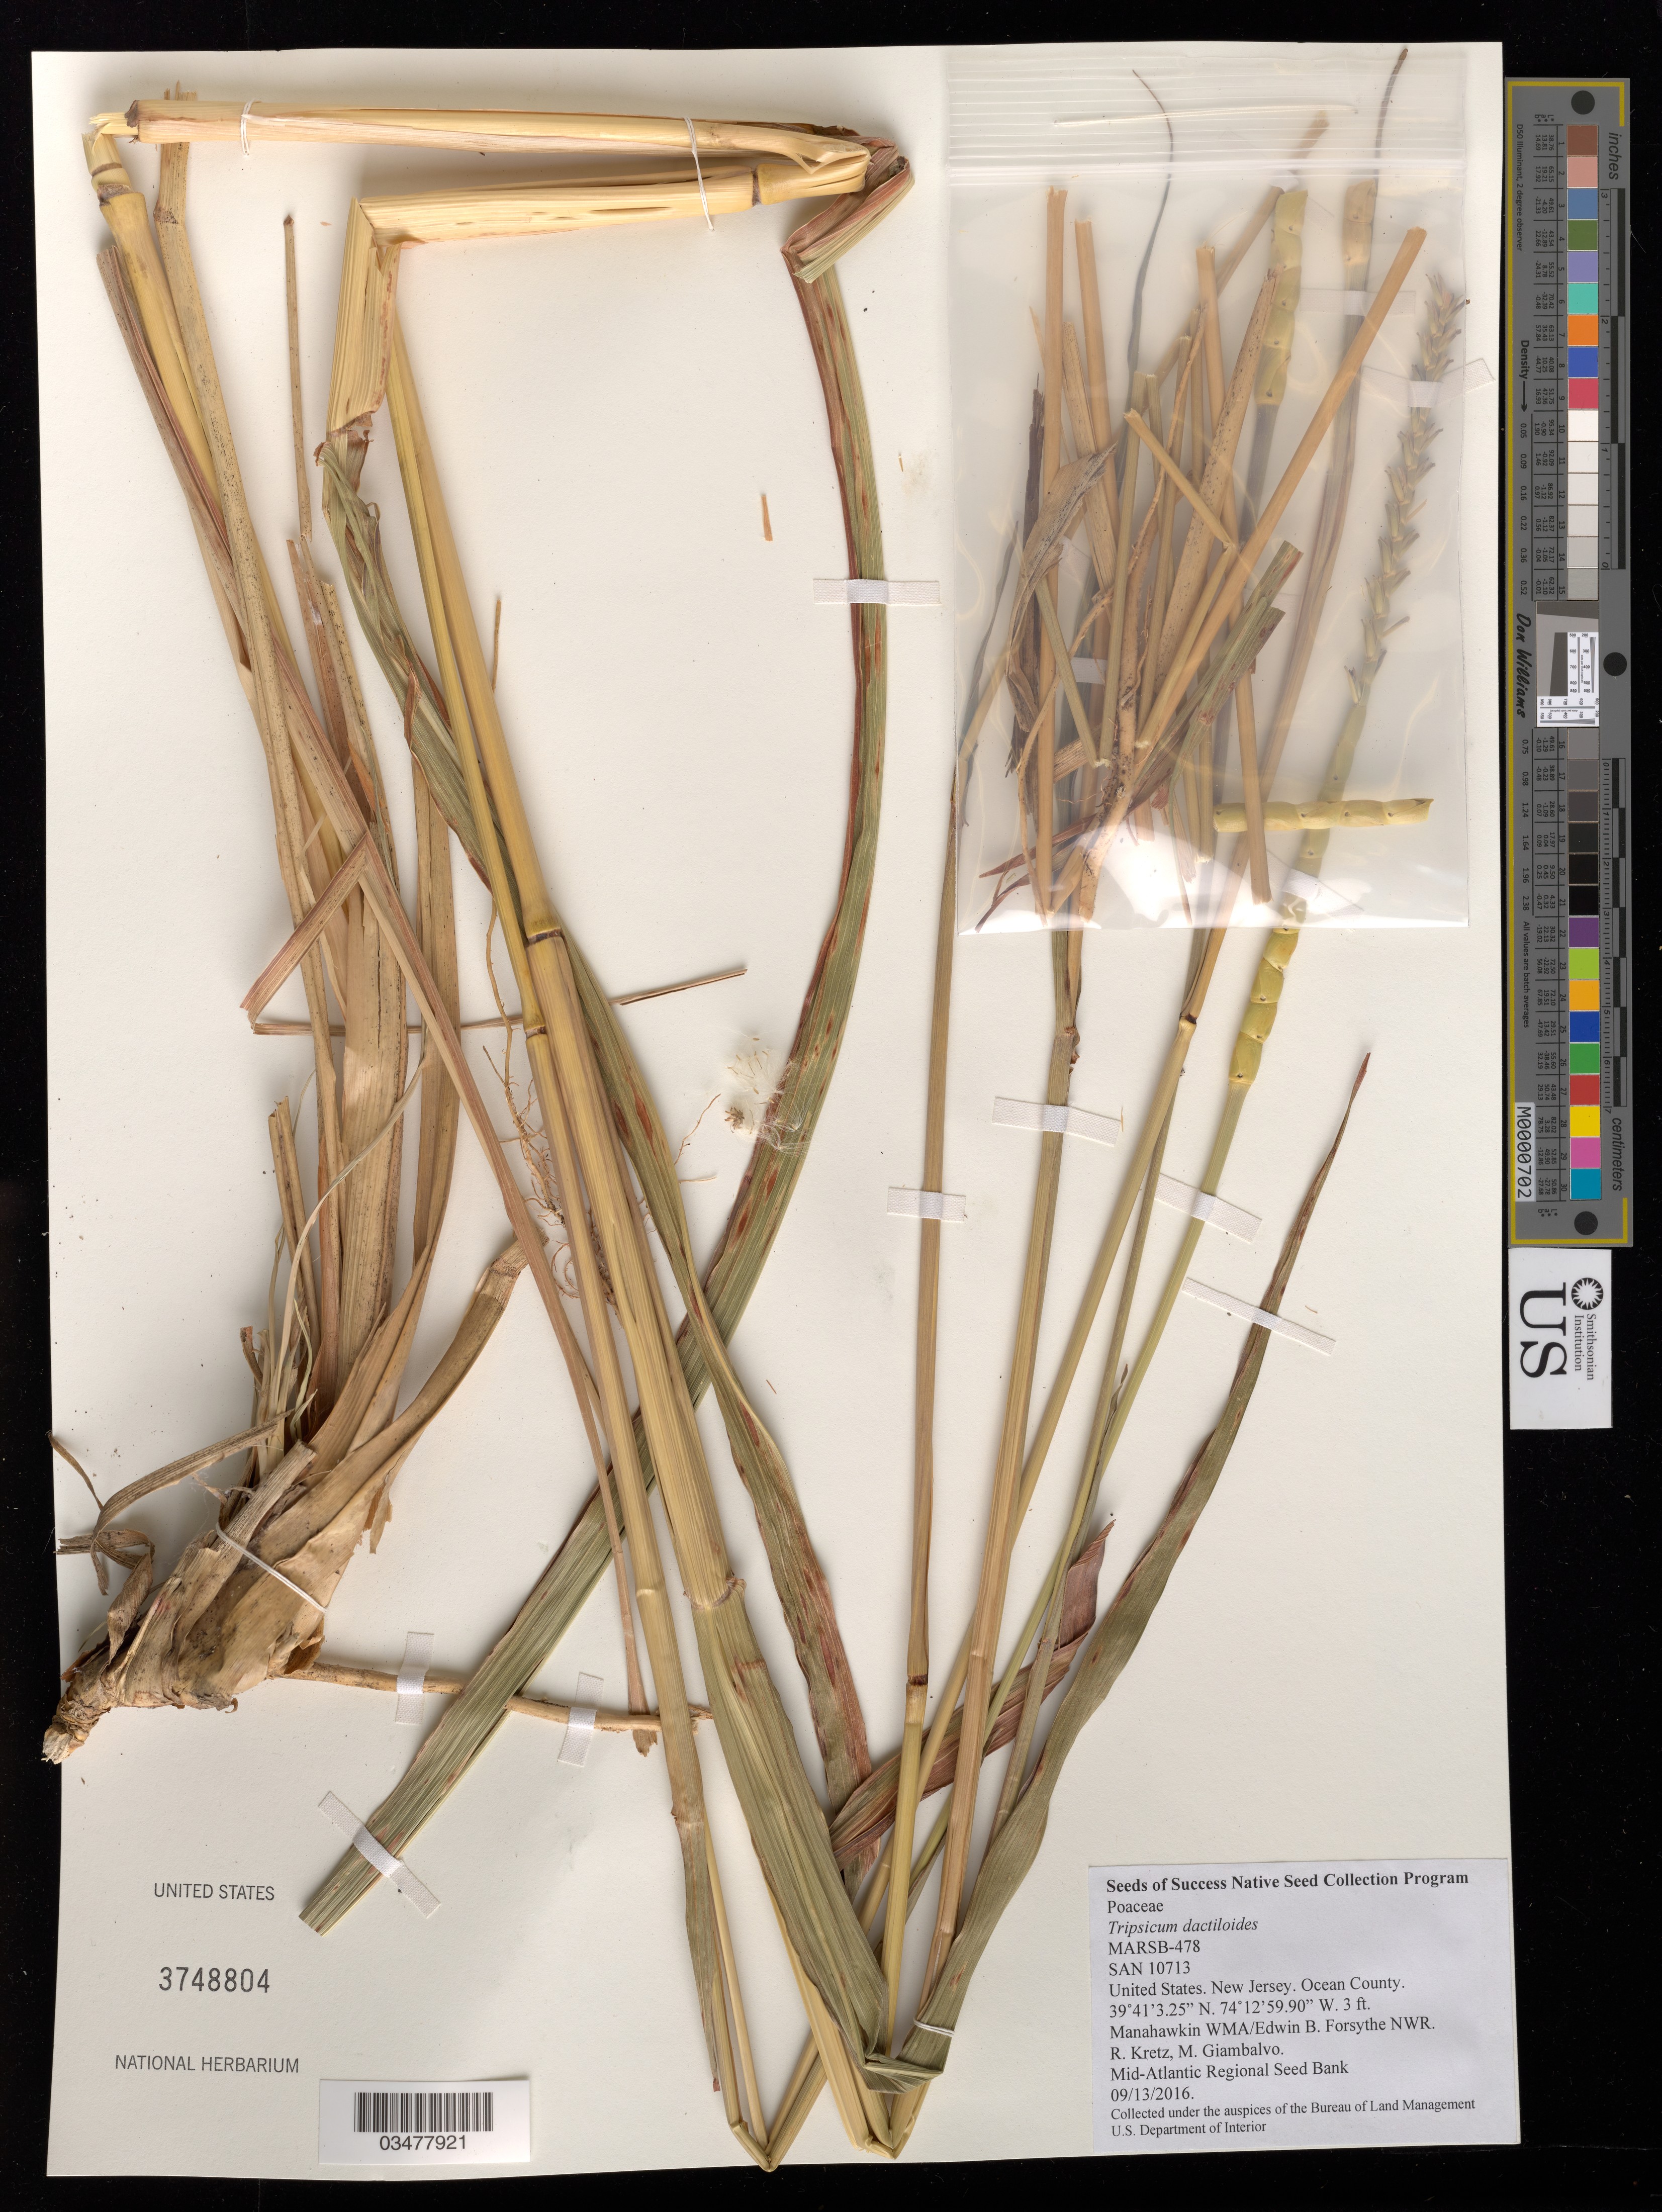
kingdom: Plantae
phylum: Tracheophyta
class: Liliopsida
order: Poales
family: Poaceae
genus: Tripsacum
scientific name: Tripsacum dactyloides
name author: (L.) L.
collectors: R. Kretz & M. Giambalvo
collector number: MARSB-478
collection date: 2016-09-13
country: United States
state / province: New Jersey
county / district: Ocean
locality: Manahawkin Wildlife MAnagement Area/Edwin B. Forsythe National Wildlife Refuge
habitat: Tidal salt/brackish marsh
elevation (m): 1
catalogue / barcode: US 3748804